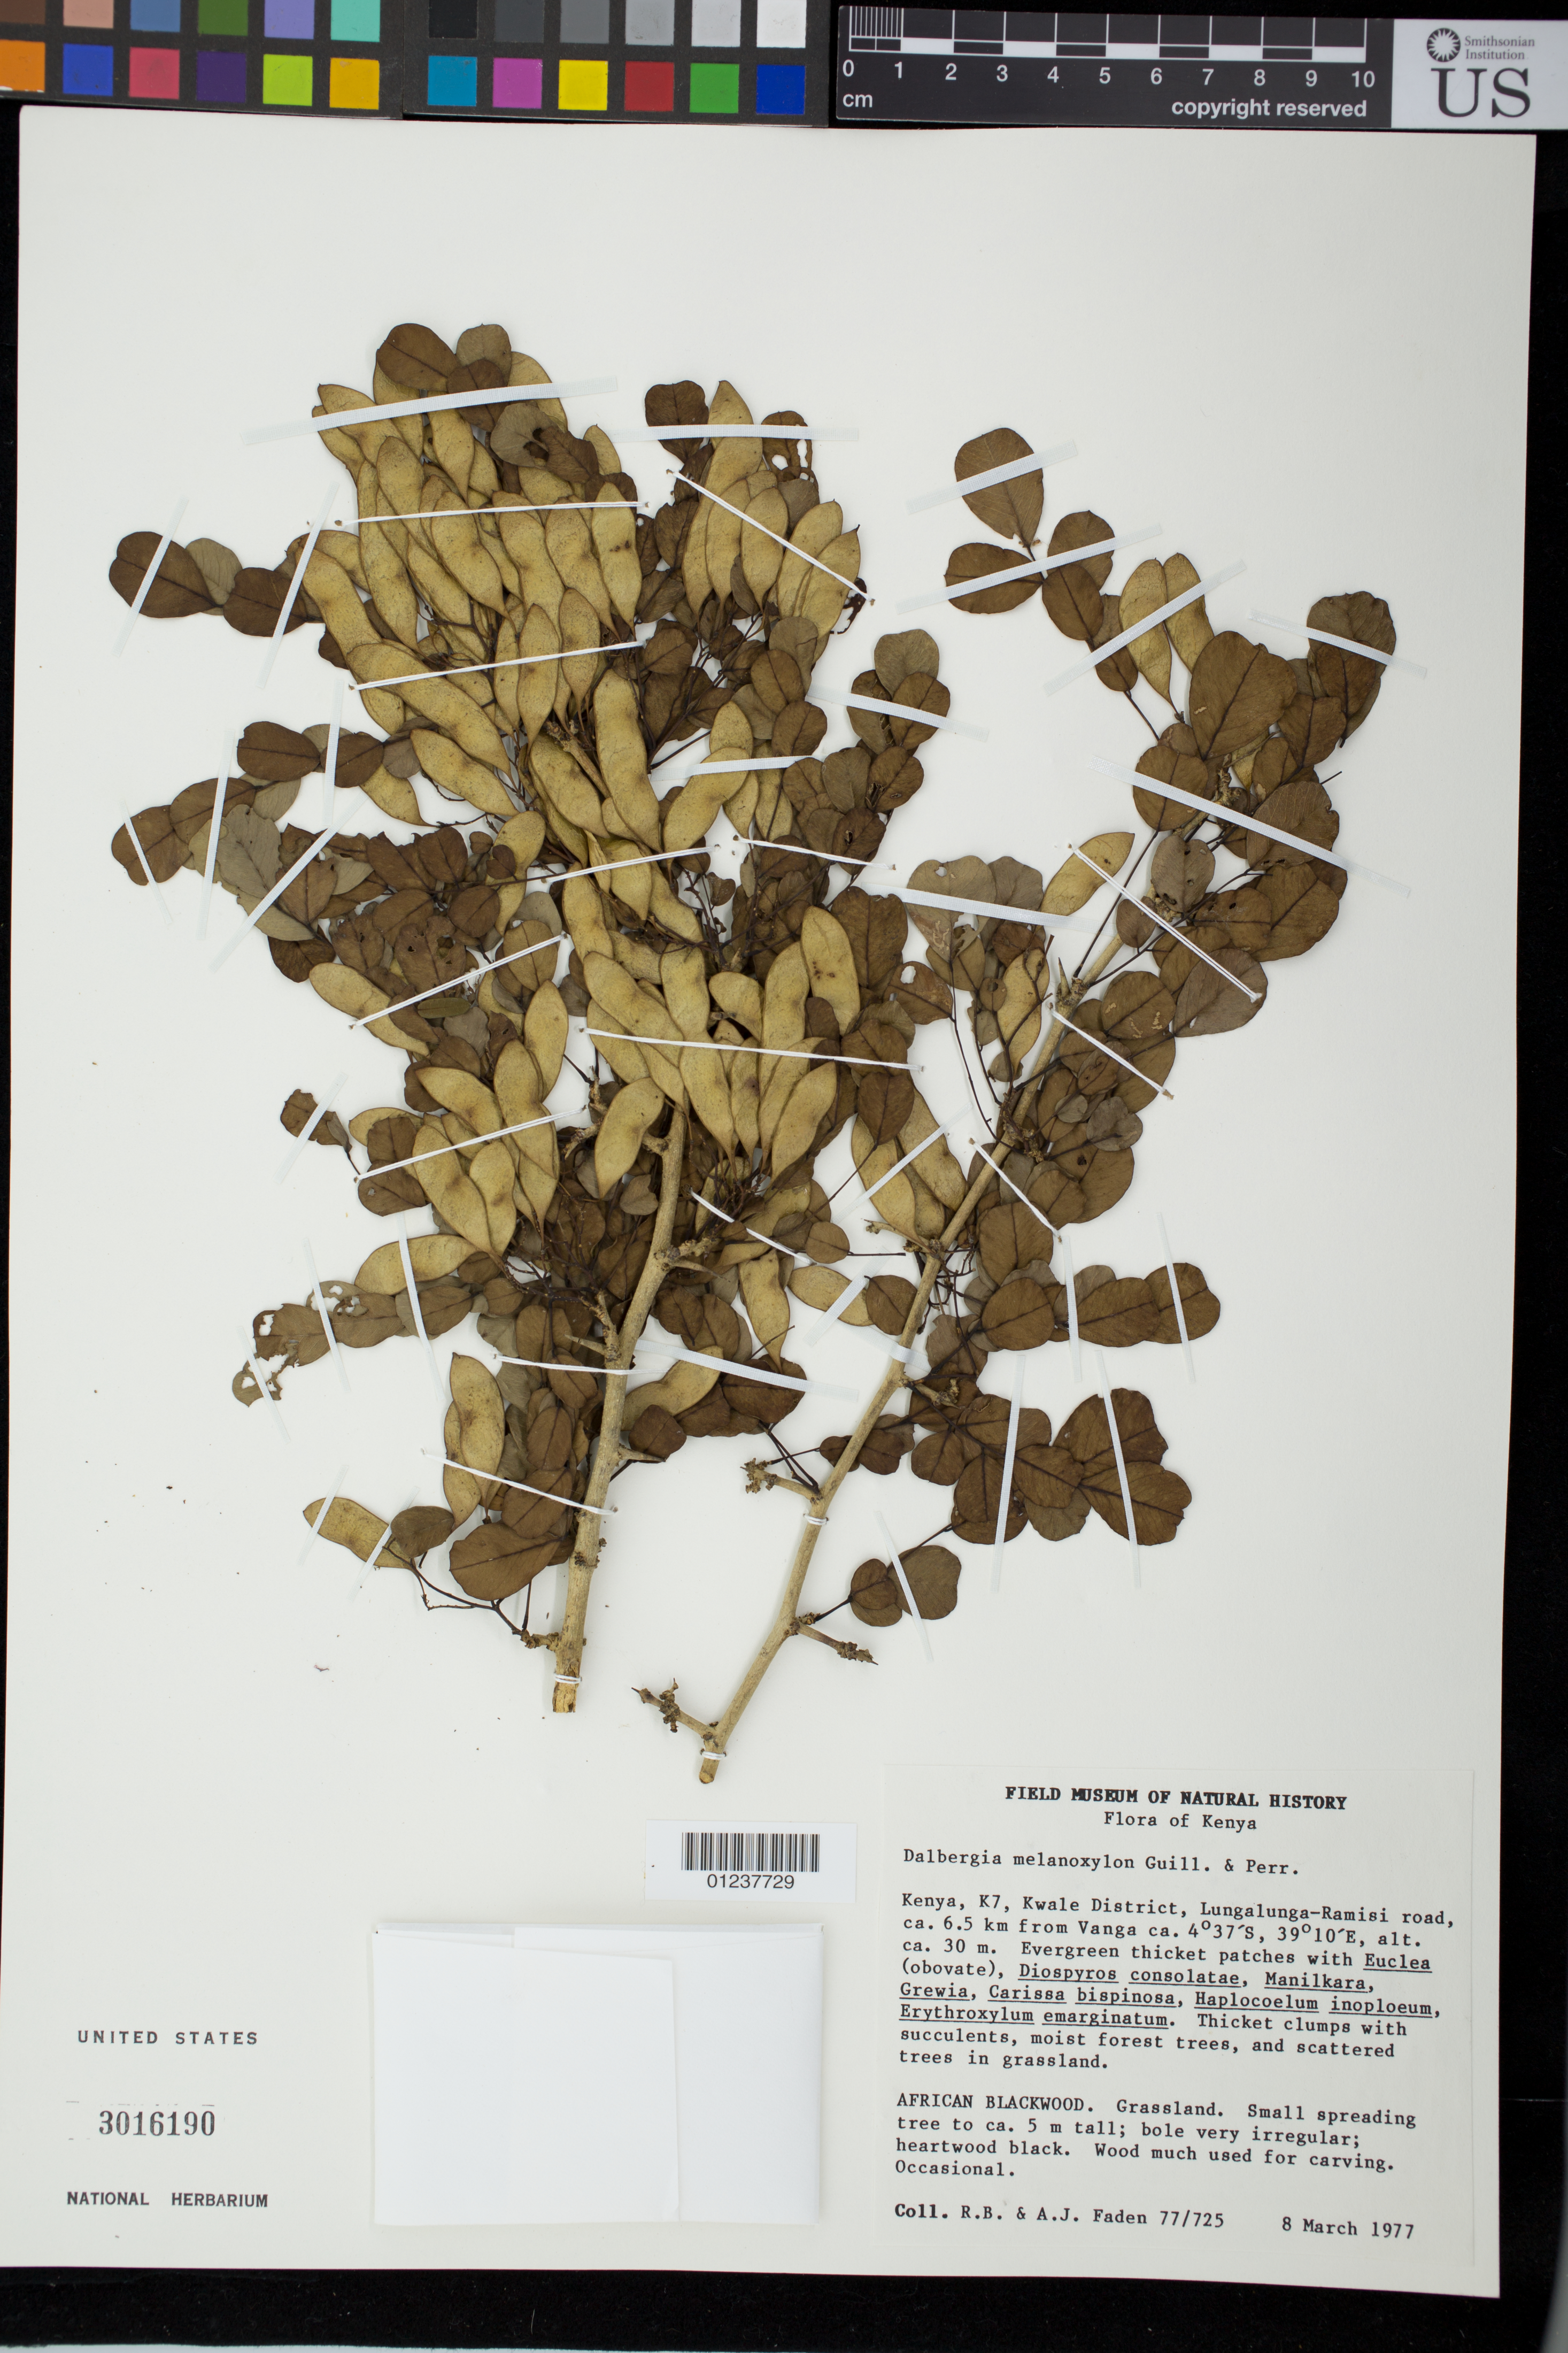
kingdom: Plantae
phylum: Tracheophyta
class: Magnoliopsida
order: Fabales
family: Fabaceae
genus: Dalbergia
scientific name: Dalbergia melanoxylon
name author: Guill. & Perr.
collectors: A. J. Faden & R. B. Faden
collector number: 77/725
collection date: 1977-03-08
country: Kenya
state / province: Kwale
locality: Lungalunga-Ramisi road, ca. 6.5 km from Vanga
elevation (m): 30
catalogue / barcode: US 3016190